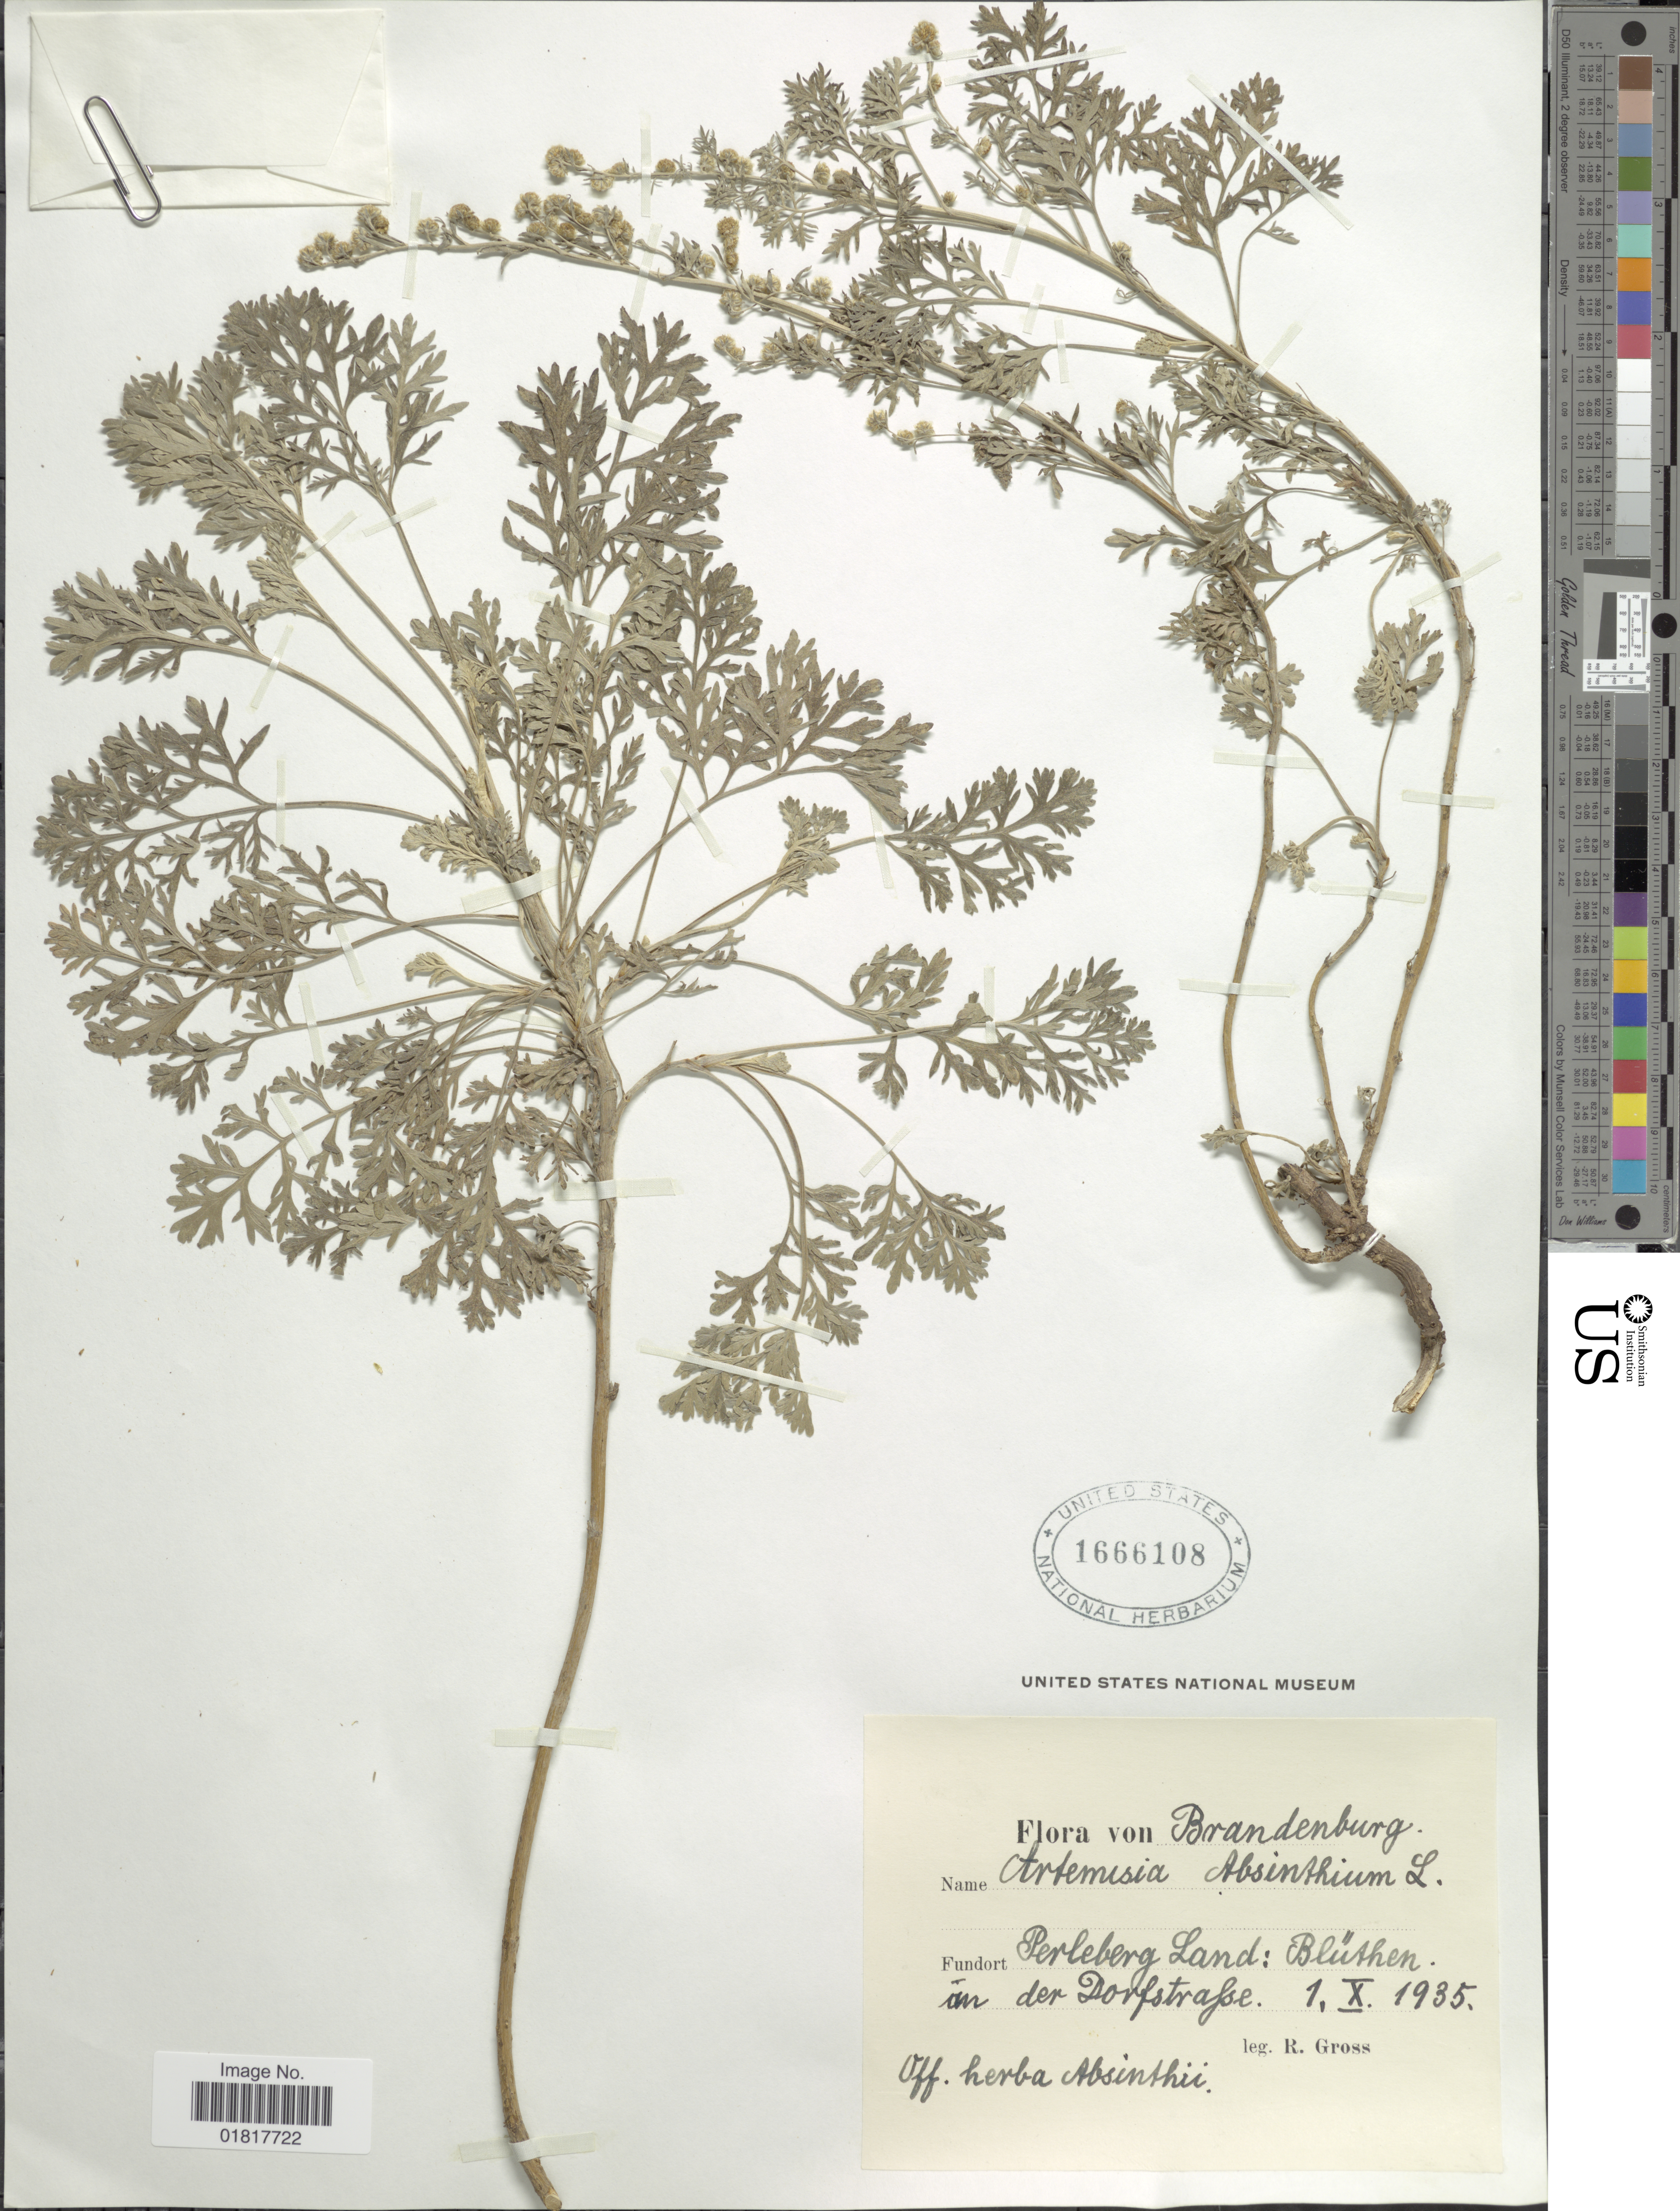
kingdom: Plantae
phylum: Tracheophyta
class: Magnoliopsida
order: Asterales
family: Asteraceae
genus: Artemisia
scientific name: Artemisia absinthium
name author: L.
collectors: R. Gross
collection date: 1935-10-01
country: Germany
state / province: Brandenburg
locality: Perleberg Land: Blüthen an der Dorfstrafse [interpreted]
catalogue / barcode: US 1666108